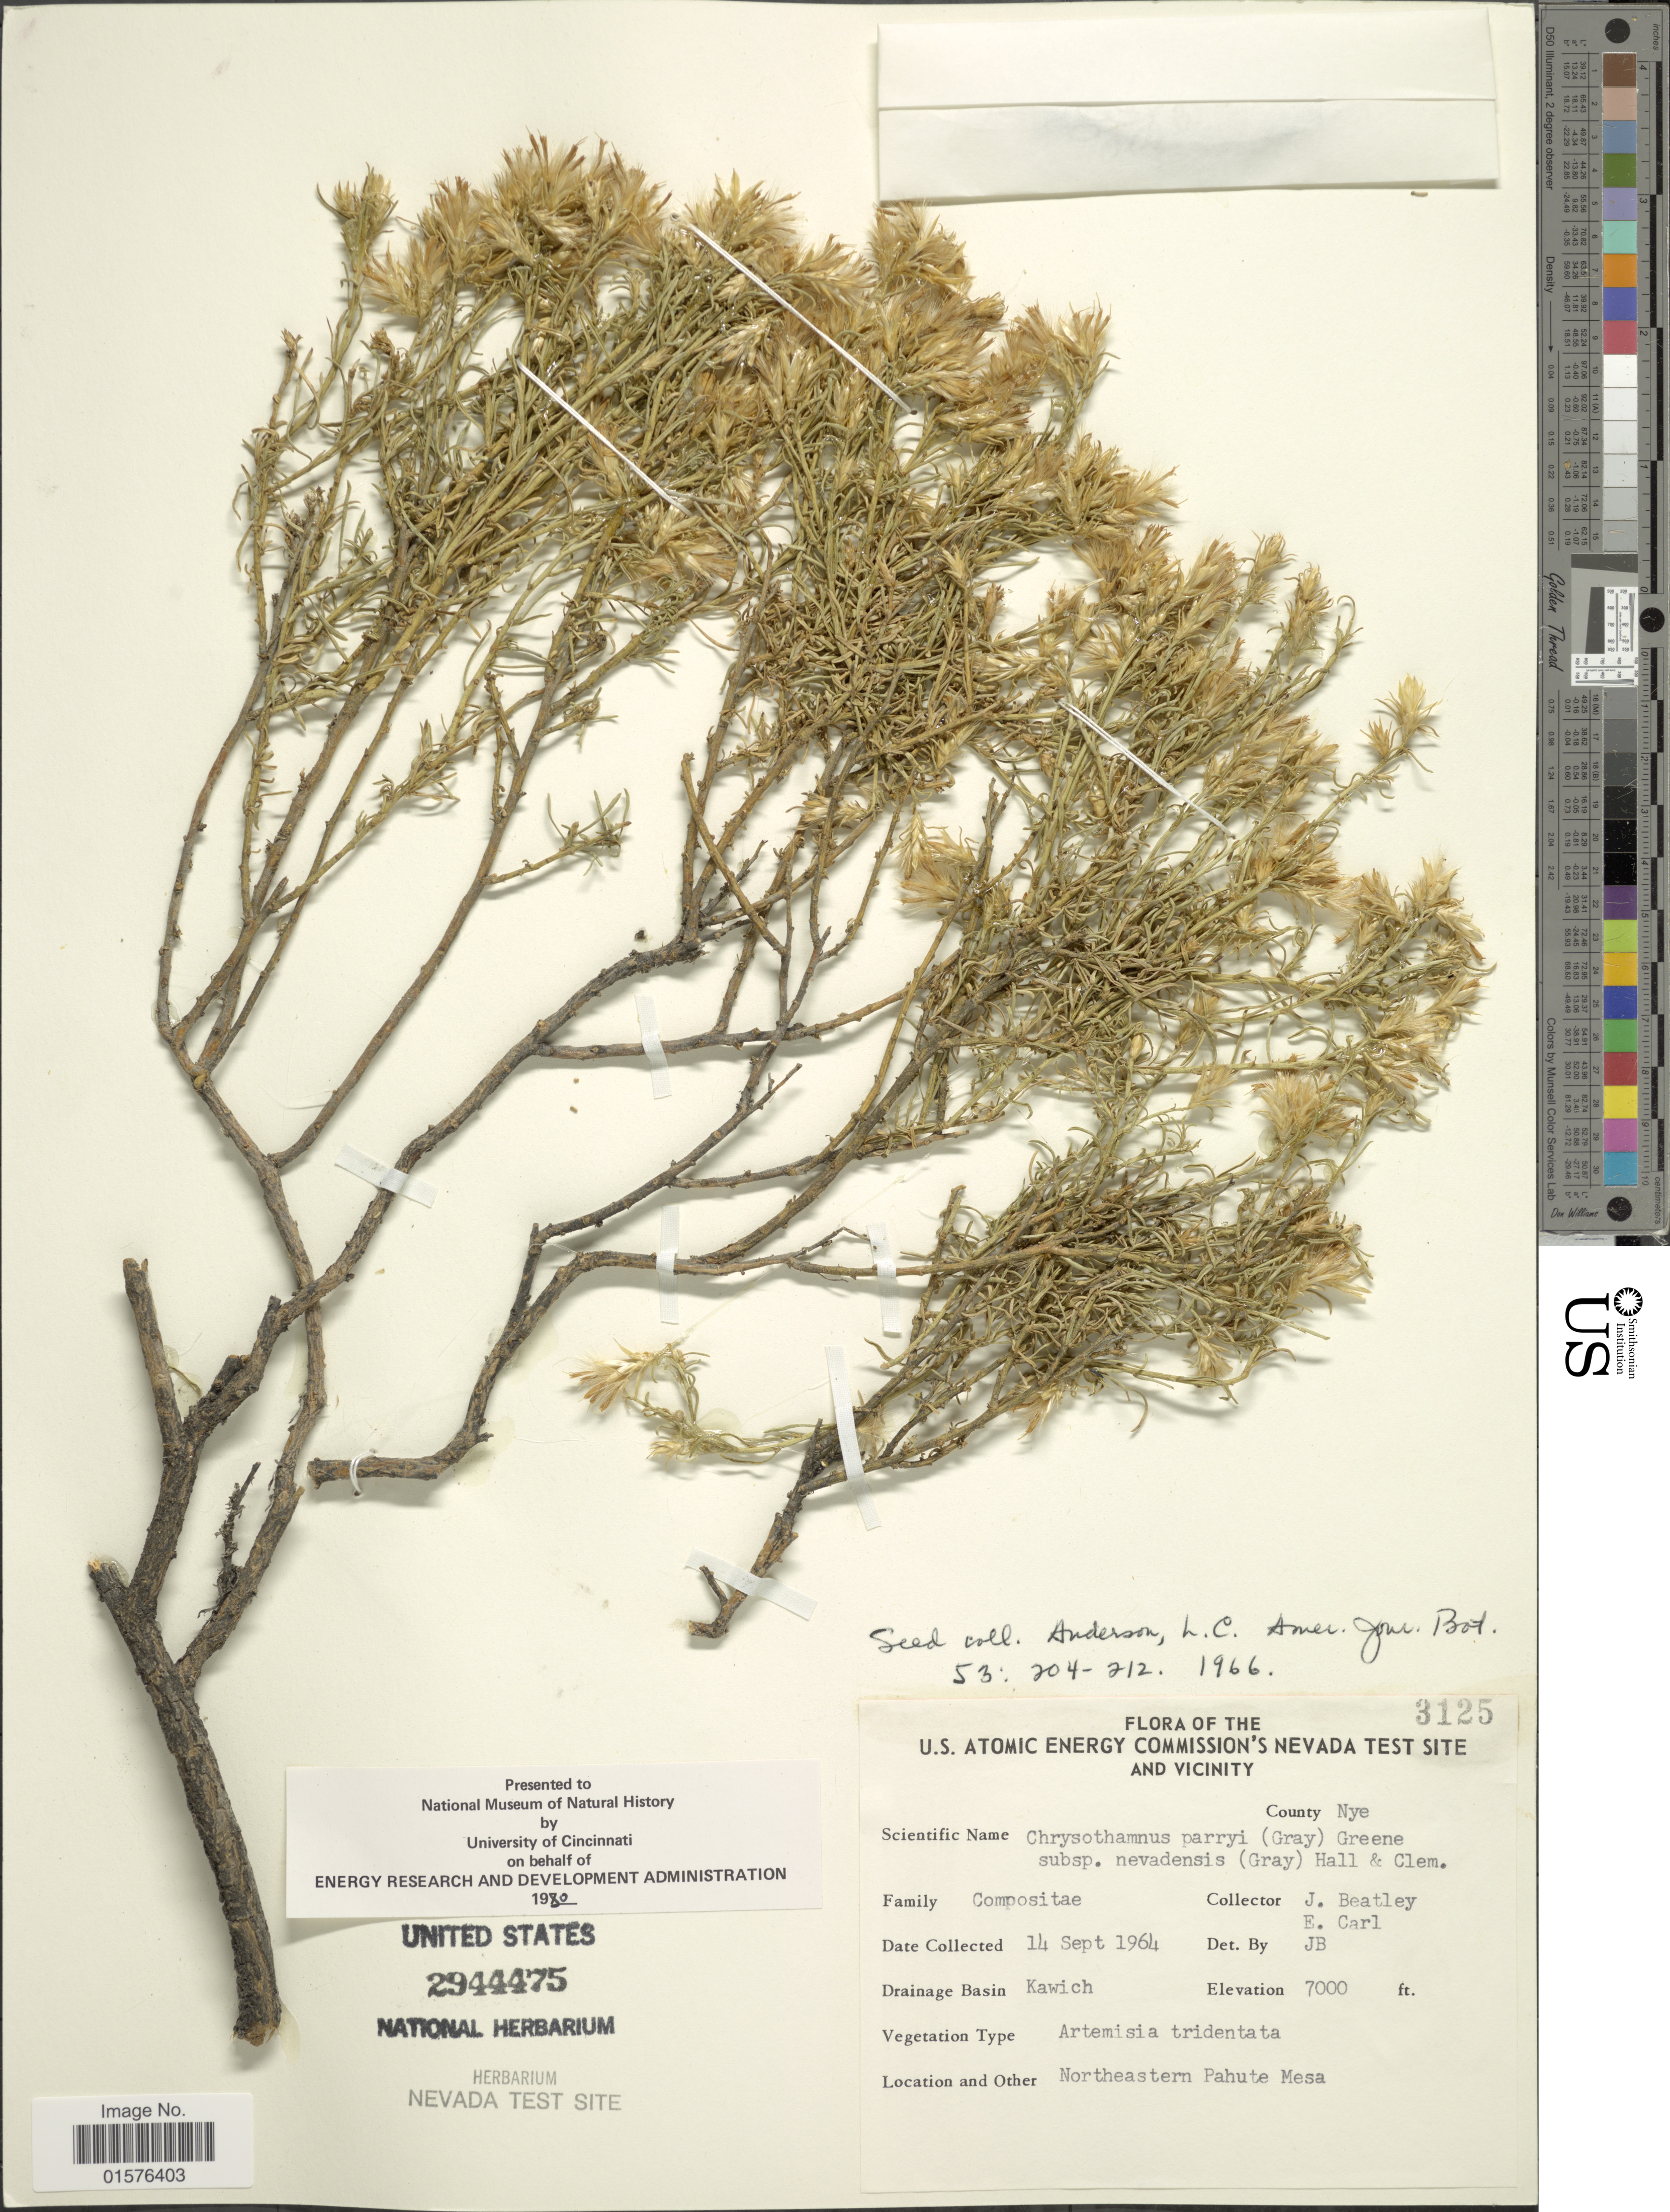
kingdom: Plantae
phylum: Tracheophyta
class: Magnoliopsida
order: Asterales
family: Asteraceae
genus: Ericameria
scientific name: Ericameria parryi var. nevadensis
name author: (A. Gray) G.L. Nesom & G.I. Baird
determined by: Urbatsch, Lowell E., Curator (LSU), Louisiana State University (UNITED STATES)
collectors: J. C. Beatley & E. Carl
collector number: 3125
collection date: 1964-09-14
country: United States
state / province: Nevada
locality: The U.S. Atomic Energy Commission's Nevada test Site and Vicinity, County: Nye, Drainage Basin: Kawich, Northeastern Pahute Mesa.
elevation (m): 2134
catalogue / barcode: US 2944475